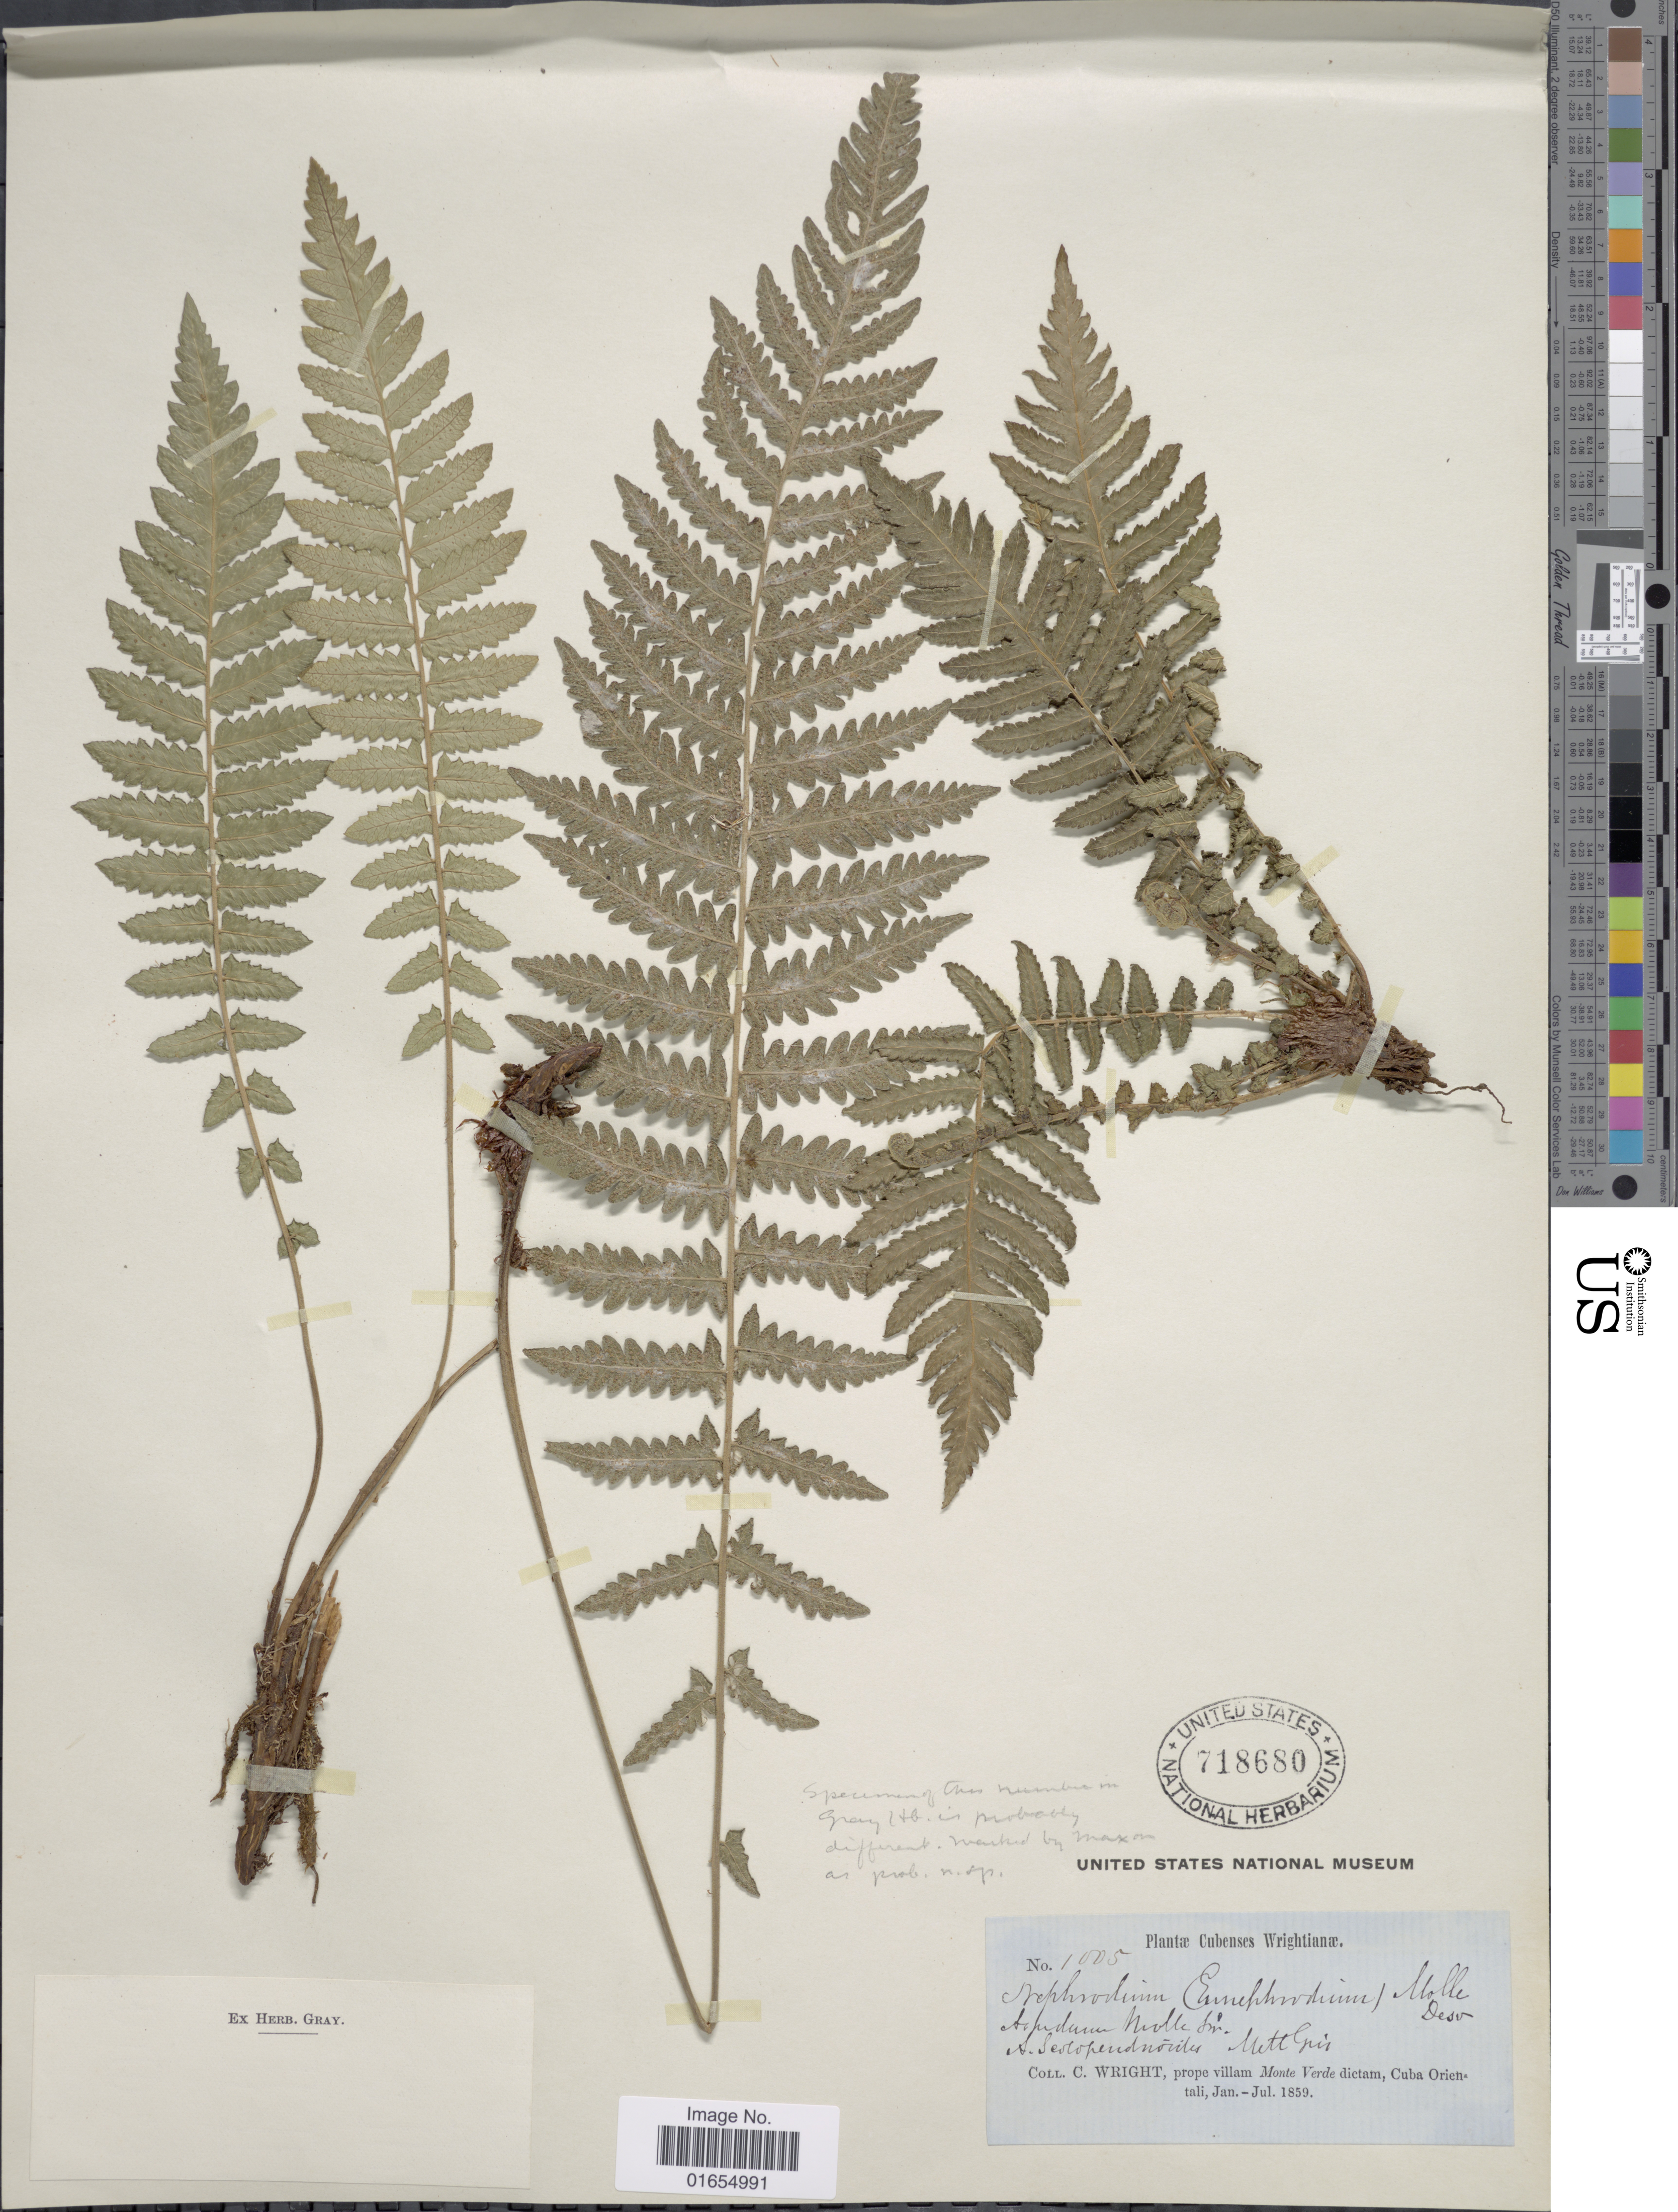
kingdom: Plantae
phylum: Tracheophyta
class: Polypodiopsida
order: Polypodiales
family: Thelypteridaceae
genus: Goniopteris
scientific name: Goniopteris sclerophylla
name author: (Poepp.) C.V. Morton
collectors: C. Wright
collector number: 1005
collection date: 1859-01/1859-07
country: Cuba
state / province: Oriente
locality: Prope villam, Monte Verde dictam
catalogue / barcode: US 718680